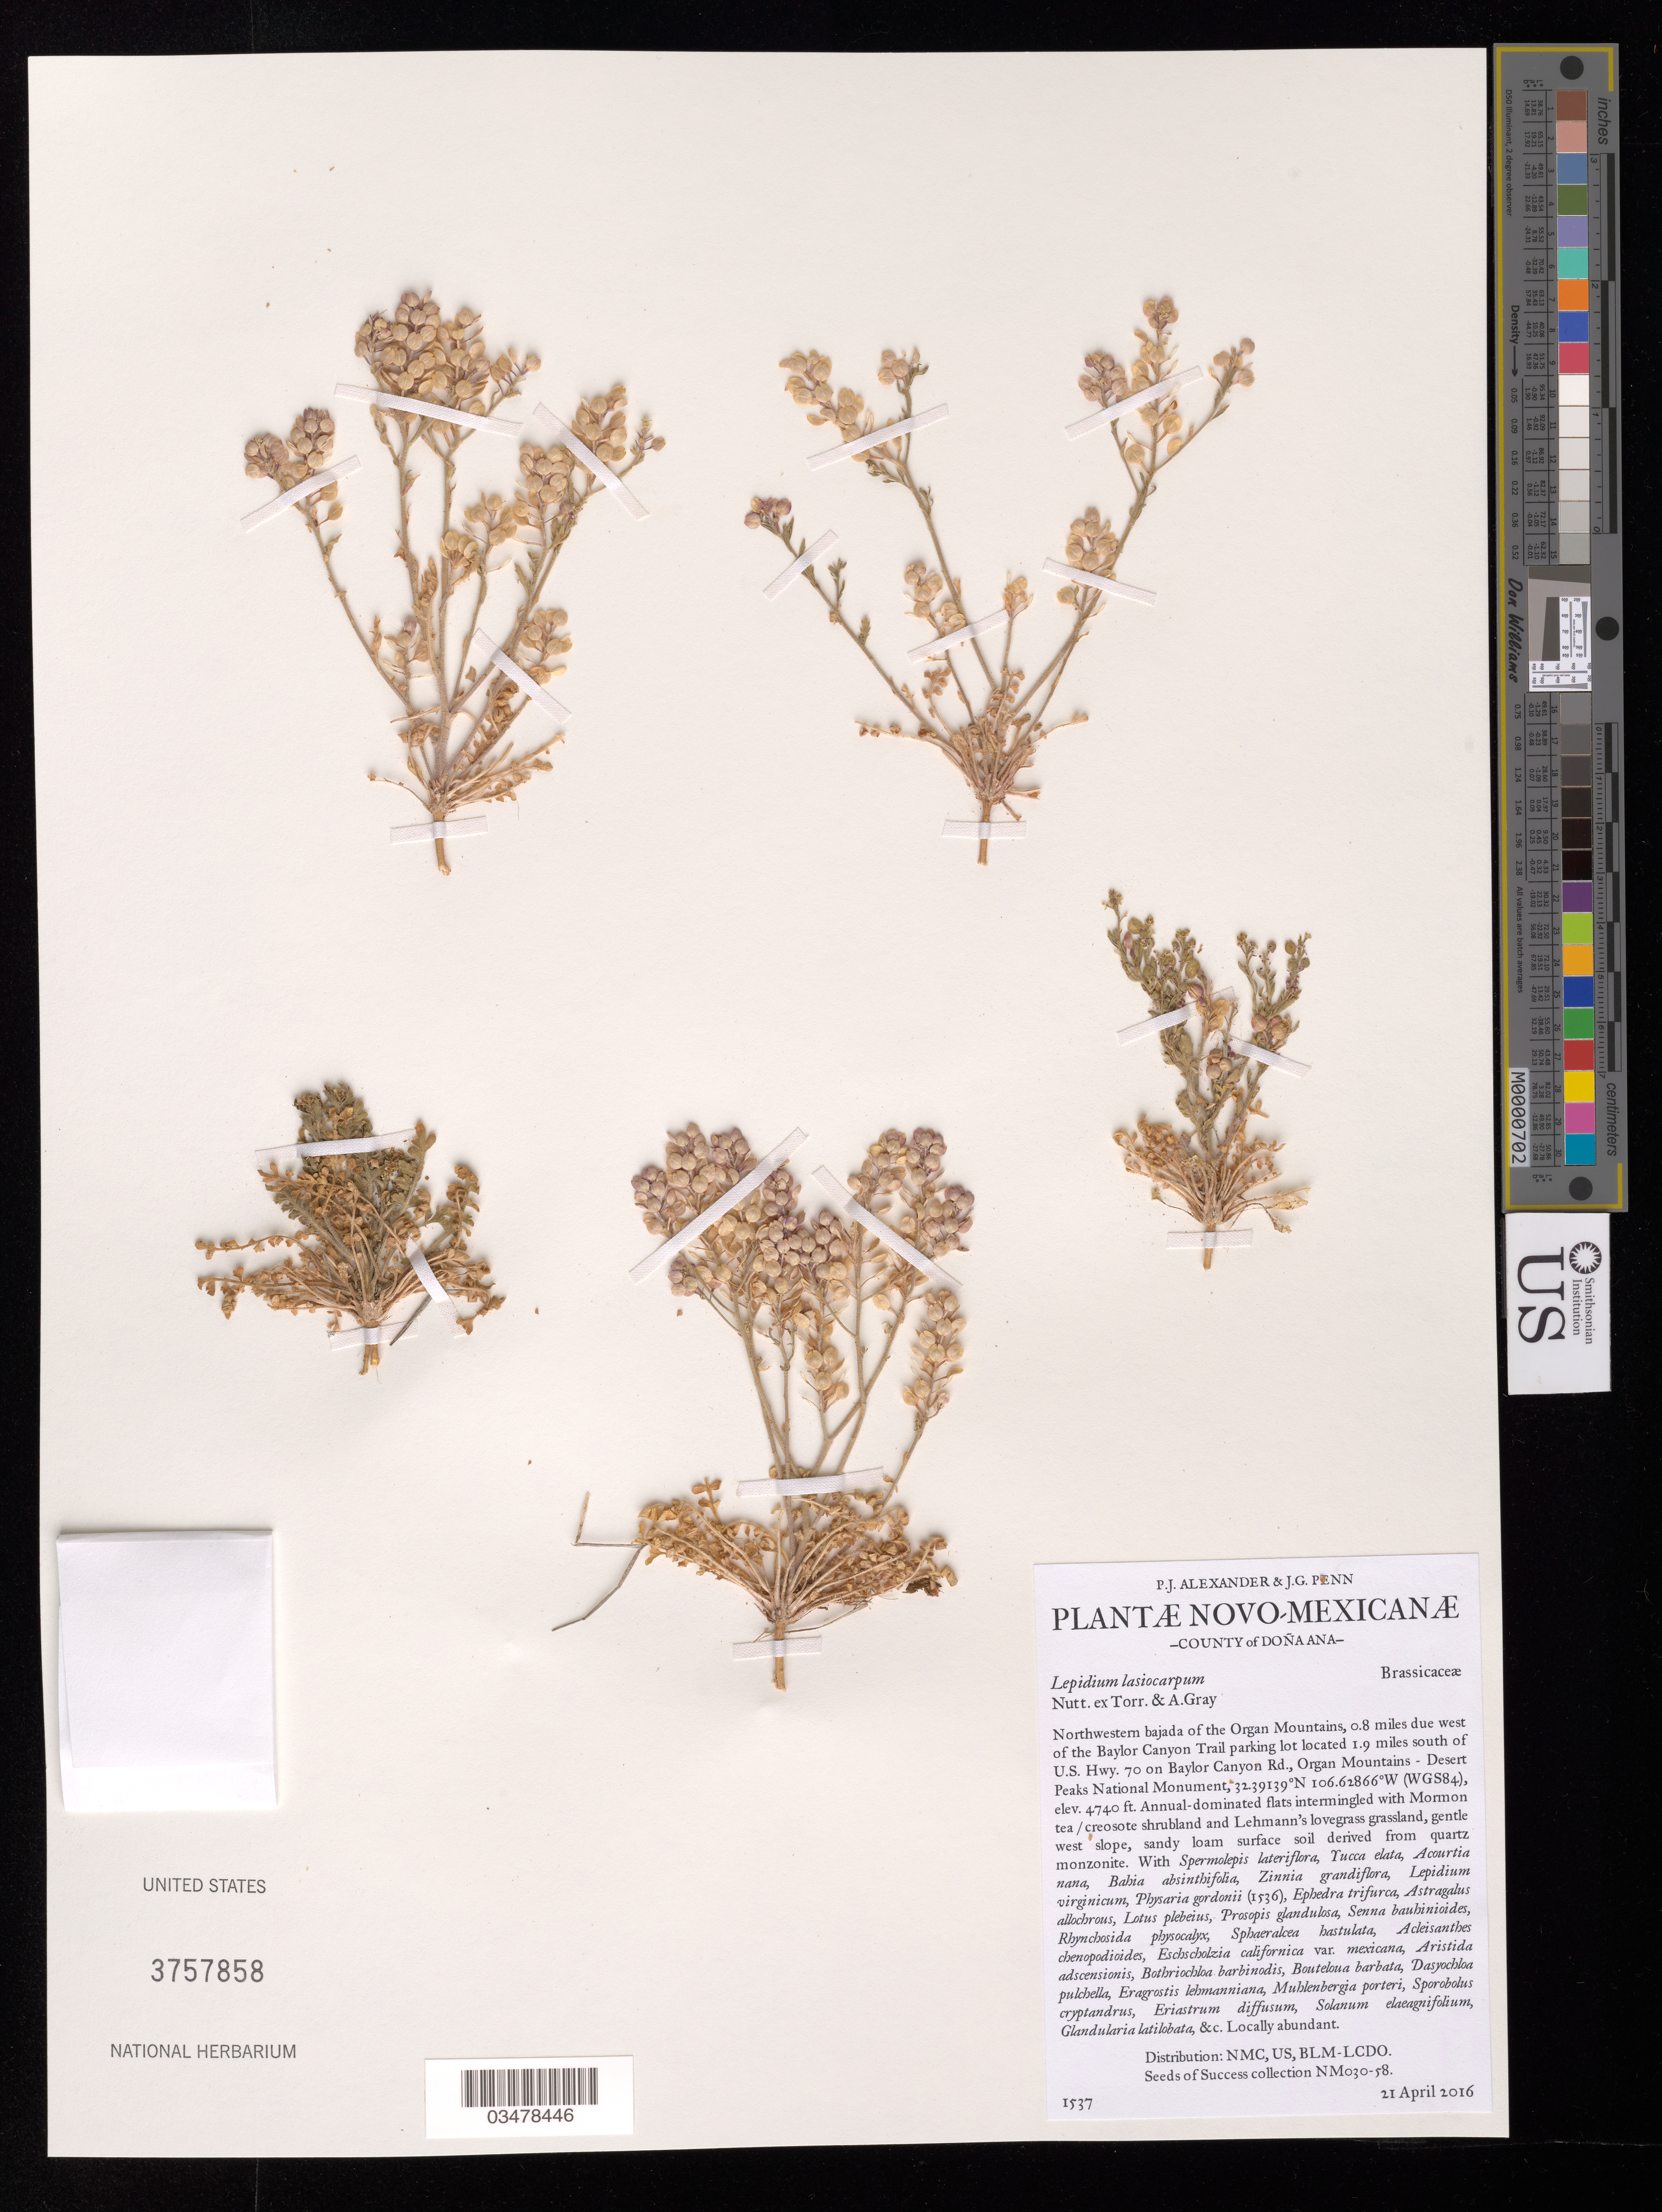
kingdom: Plantae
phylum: Tracheophyta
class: Magnoliopsida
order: Brassicales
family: Brassicaceae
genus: Lepidium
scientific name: Lepidium lasiocarpum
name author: Nutt.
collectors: P. Alexander & J. Penn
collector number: NM030-058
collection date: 2016-04-21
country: United States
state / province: New Mexico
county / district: Dona Ana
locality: Allotment 15013, Baylor Canyon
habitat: Annual-dominated flats intermingled with Mormon tea / creosote shrubland and Lehmann's lovegrass grassland. Ecological Site: Gravelly loam, R042XB035NM. With Yucca elata, Acourtia nana, Zinnia grandiflora, etc.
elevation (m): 1445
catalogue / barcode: US 3757858